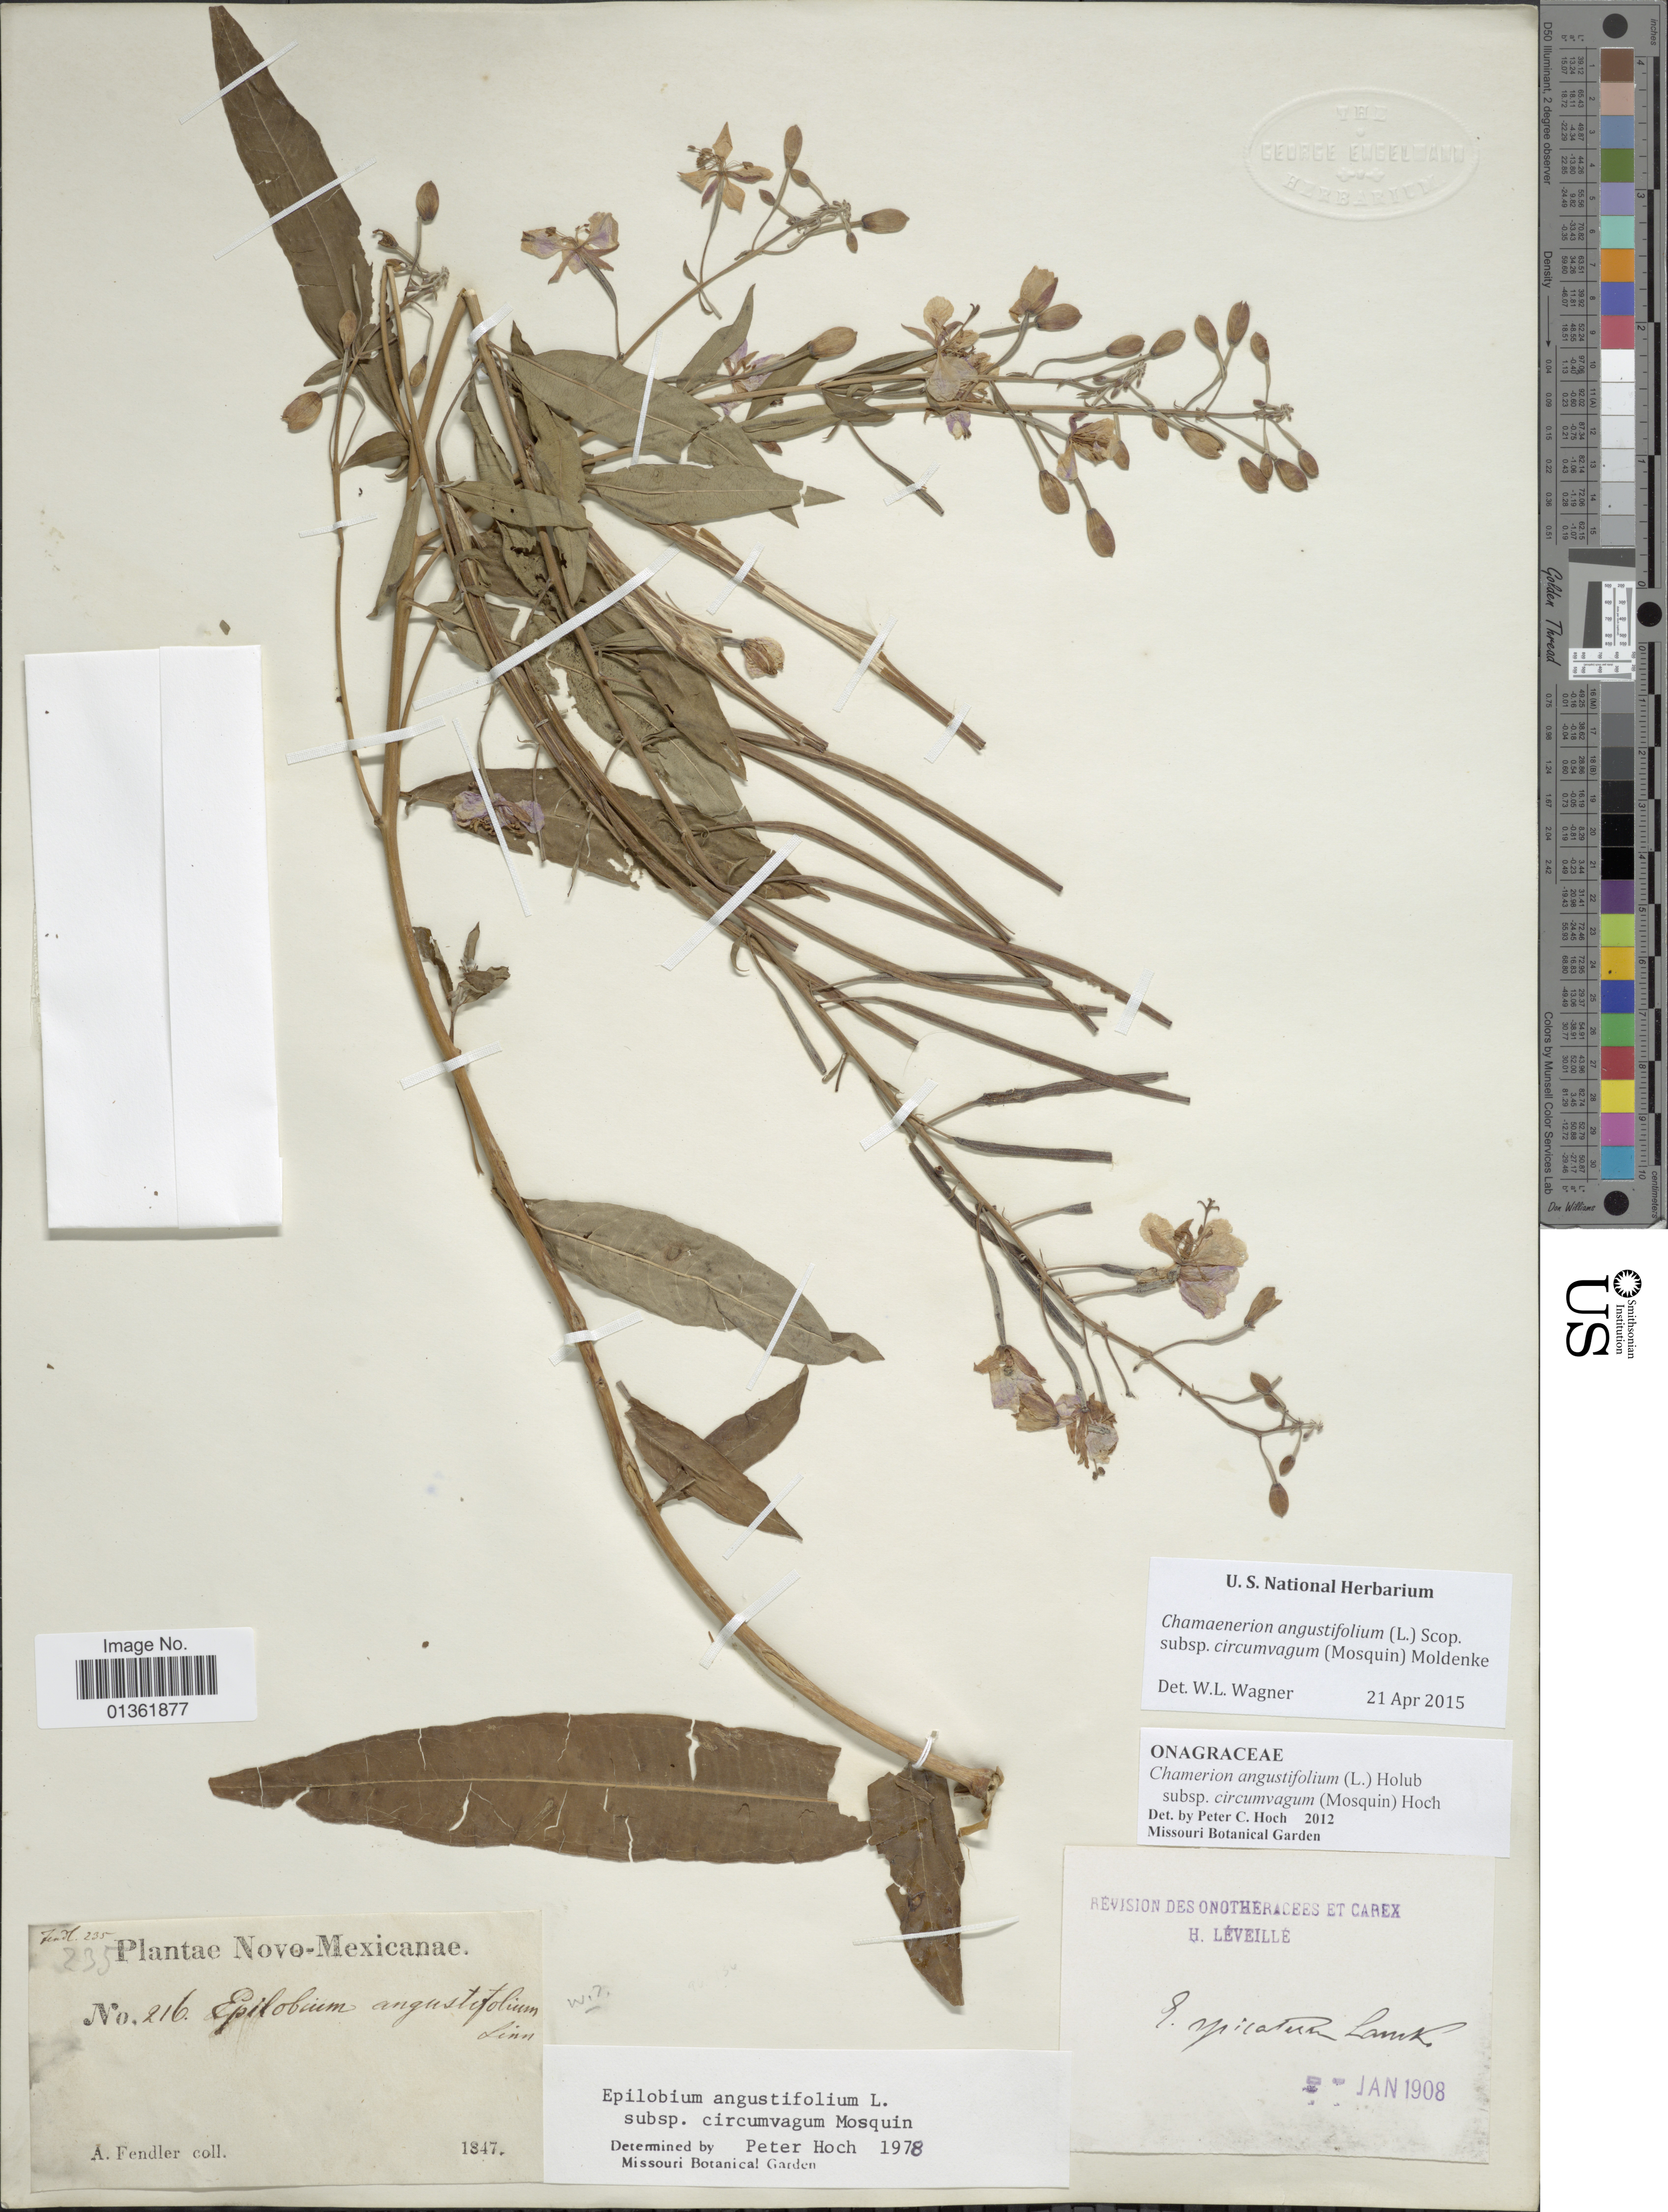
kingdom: Plantae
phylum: Tracheophyta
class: Magnoliopsida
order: Myrtales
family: Onagraceae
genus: Chamaenerion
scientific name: Chamaenerion angustifolium subsp. circumvagum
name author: (Mosquin) Moldenke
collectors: A. Fendler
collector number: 235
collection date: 1847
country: United States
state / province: New Mexico